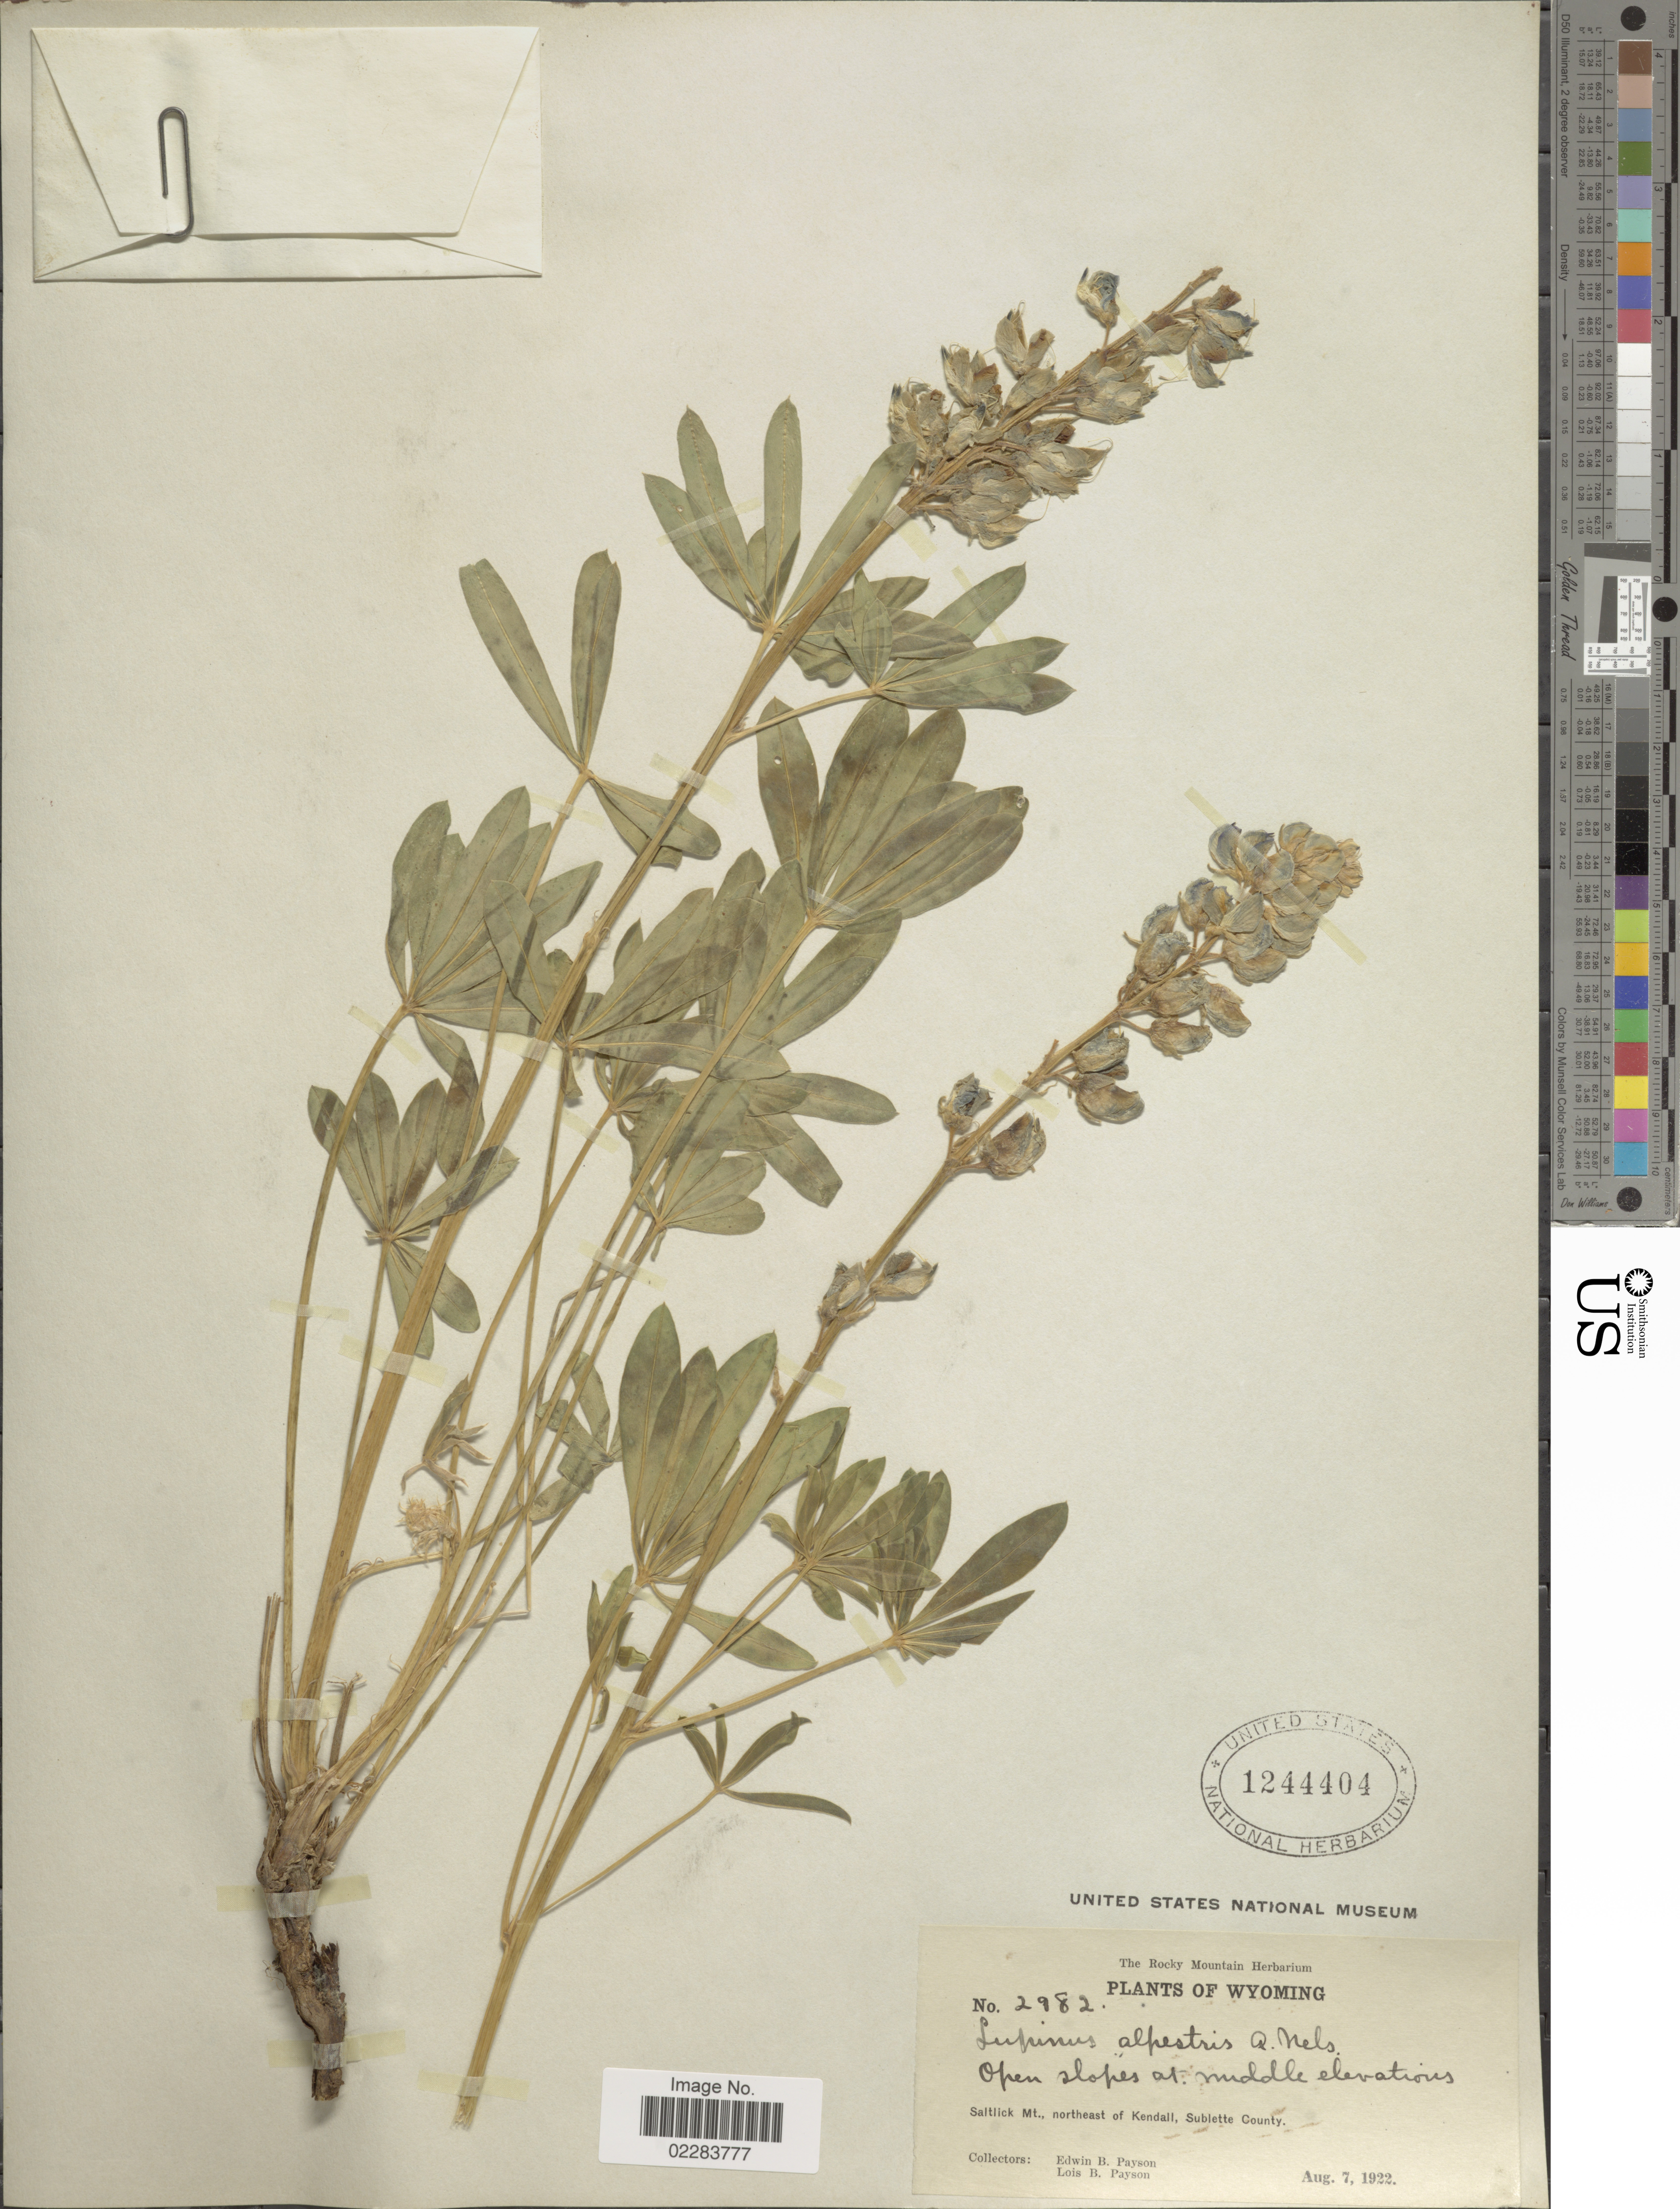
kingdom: Plantae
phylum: Tracheophyta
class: Magnoliopsida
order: Fabales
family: Fabaceae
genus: Lupinus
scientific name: Lupinus alpestris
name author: A. Nelson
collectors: E. B. Payson & L. Payson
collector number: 2982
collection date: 1922-08-07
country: United States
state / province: Wyoming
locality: Open slopes at middle elevations. Saltlick Mt., northeast of Kendall, Sublette County.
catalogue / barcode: US 1244404